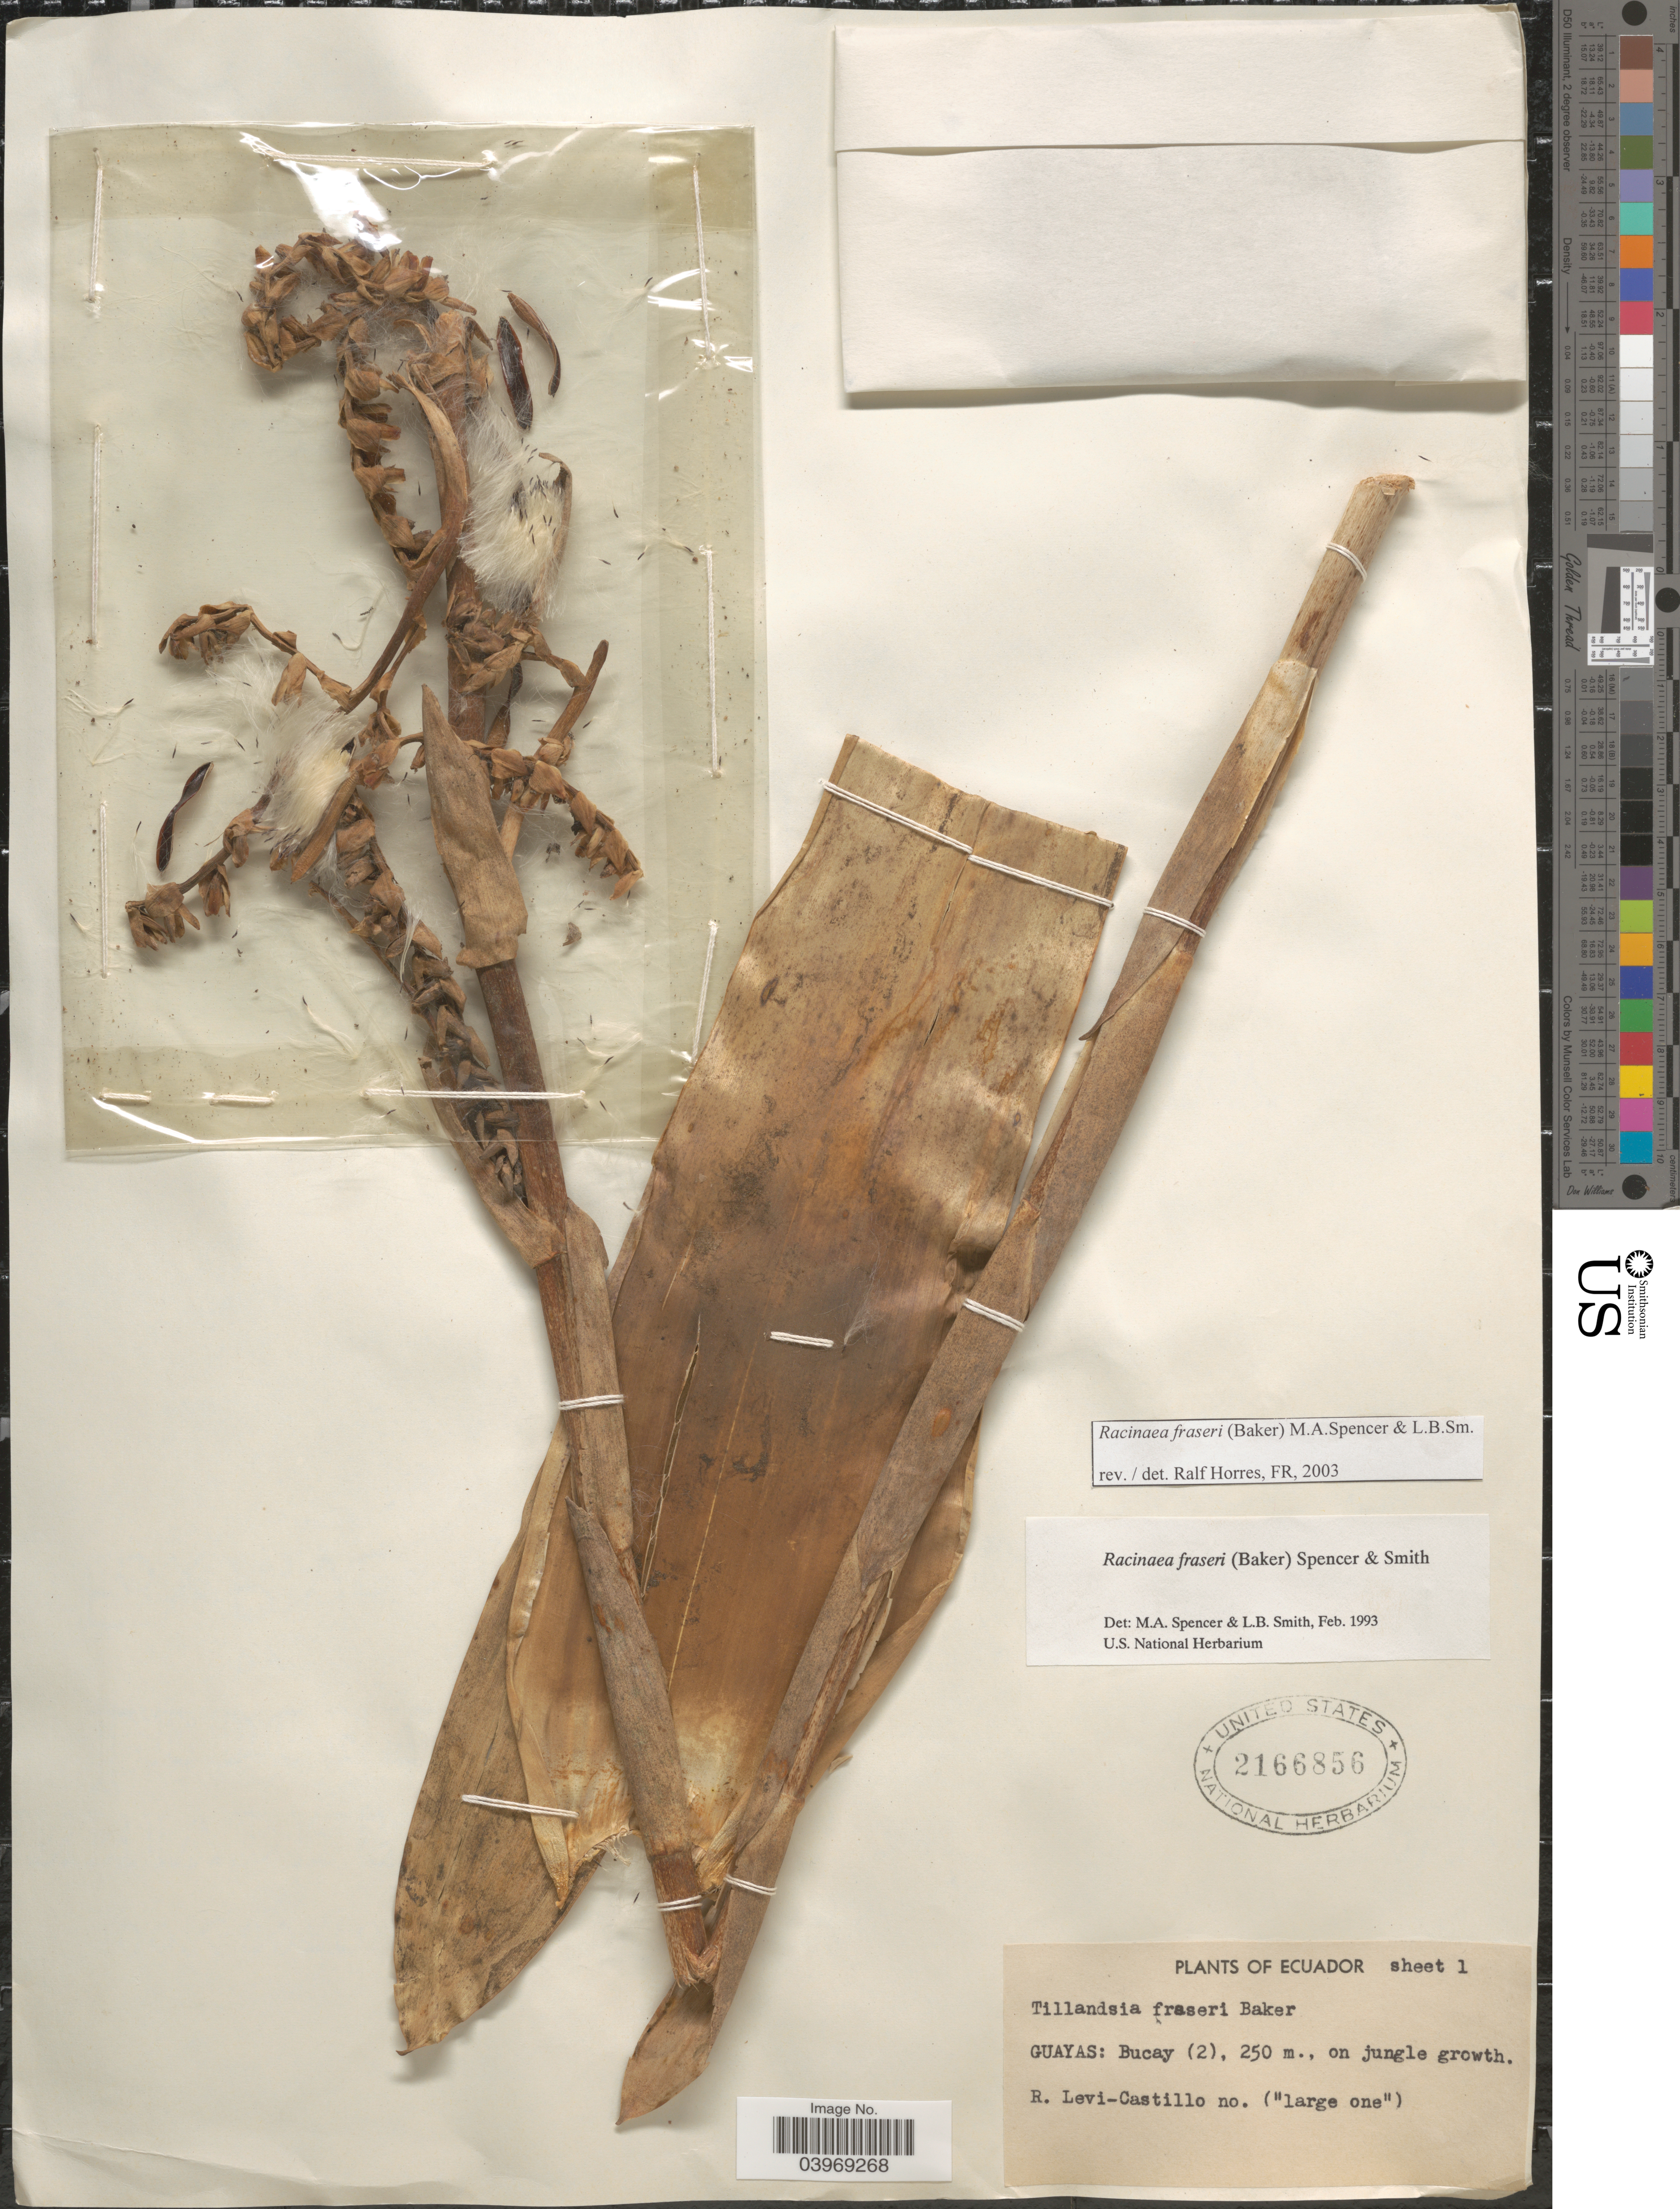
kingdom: Plantae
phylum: Tracheophyta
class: Liliopsida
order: Poales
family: Bromeliaceae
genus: Racinaea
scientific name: Racinaea fraseri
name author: (Baker) M.A. Spencer & L.B. Sm.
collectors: R. Levi-Castillo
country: Ecuador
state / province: Guayas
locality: Bucay (2).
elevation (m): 250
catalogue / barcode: US 2166856